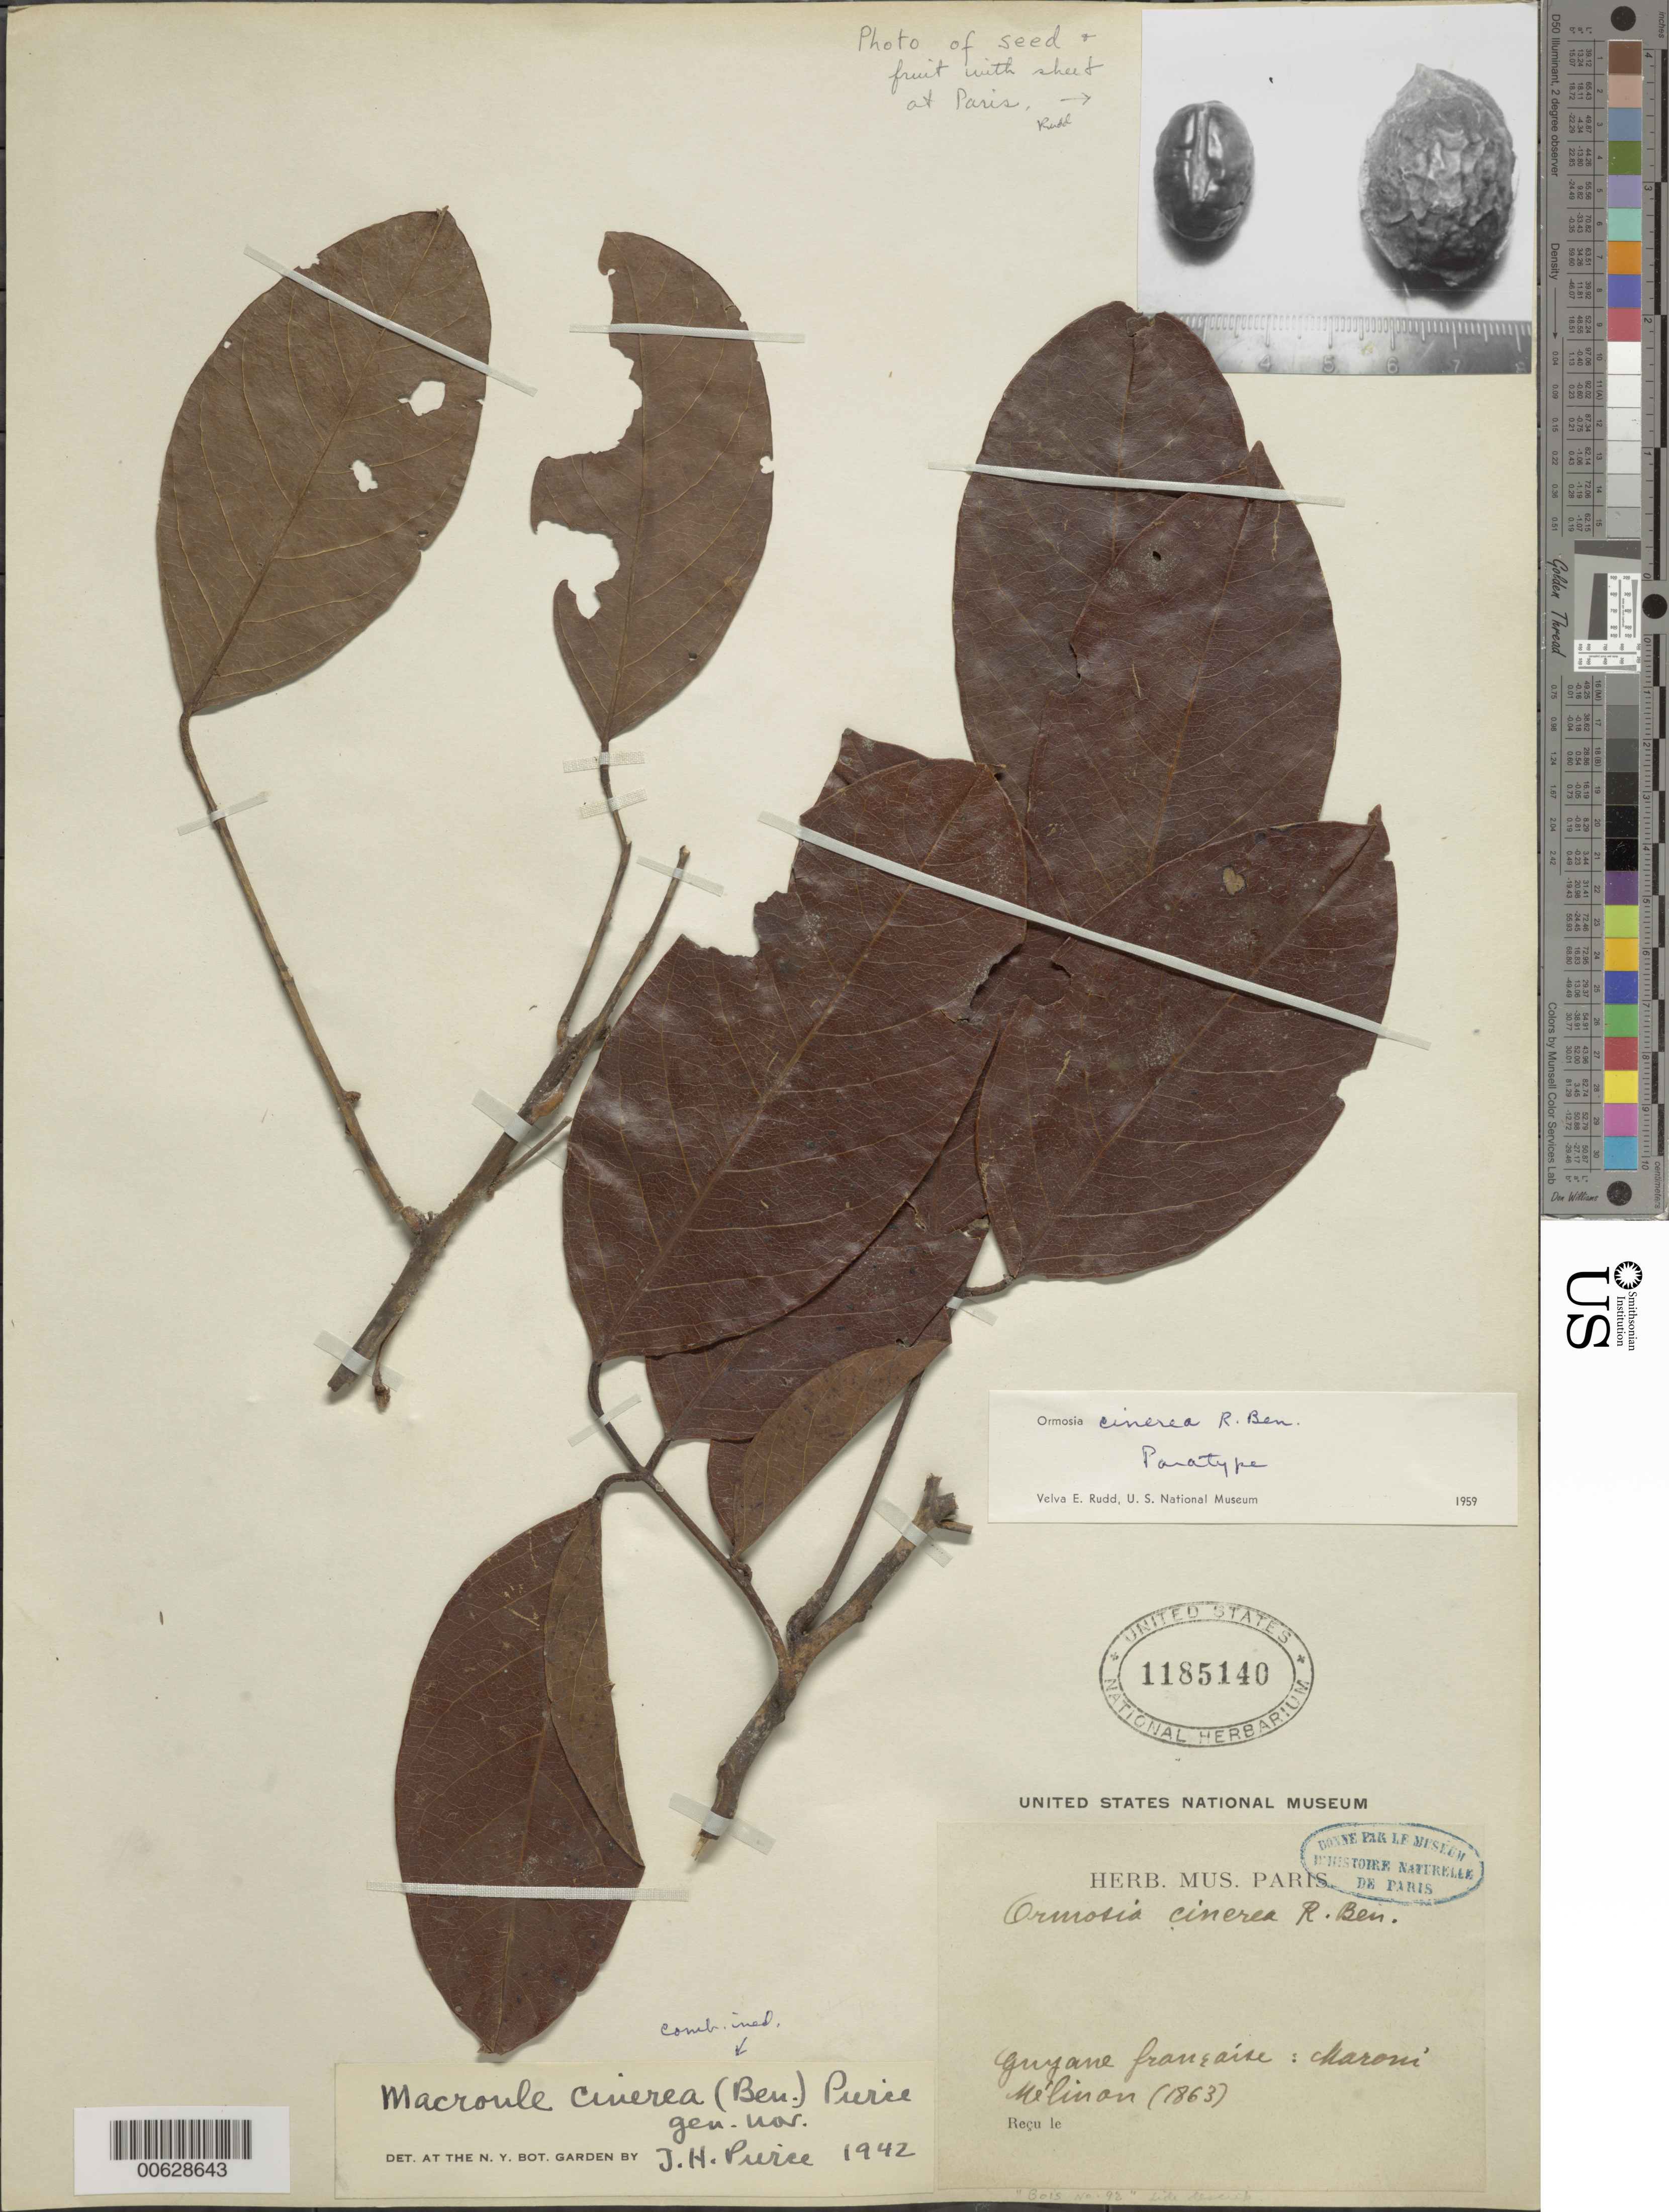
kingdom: Plantae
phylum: Tracheophyta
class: Magnoliopsida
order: Fabales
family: Fabaceae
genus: Ormosia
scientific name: Ormosia cinerea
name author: Benoist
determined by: Rudd, V. E.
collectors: E. Mélinon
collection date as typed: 1863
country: French Guiana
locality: Maroni R.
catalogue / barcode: US 1185140